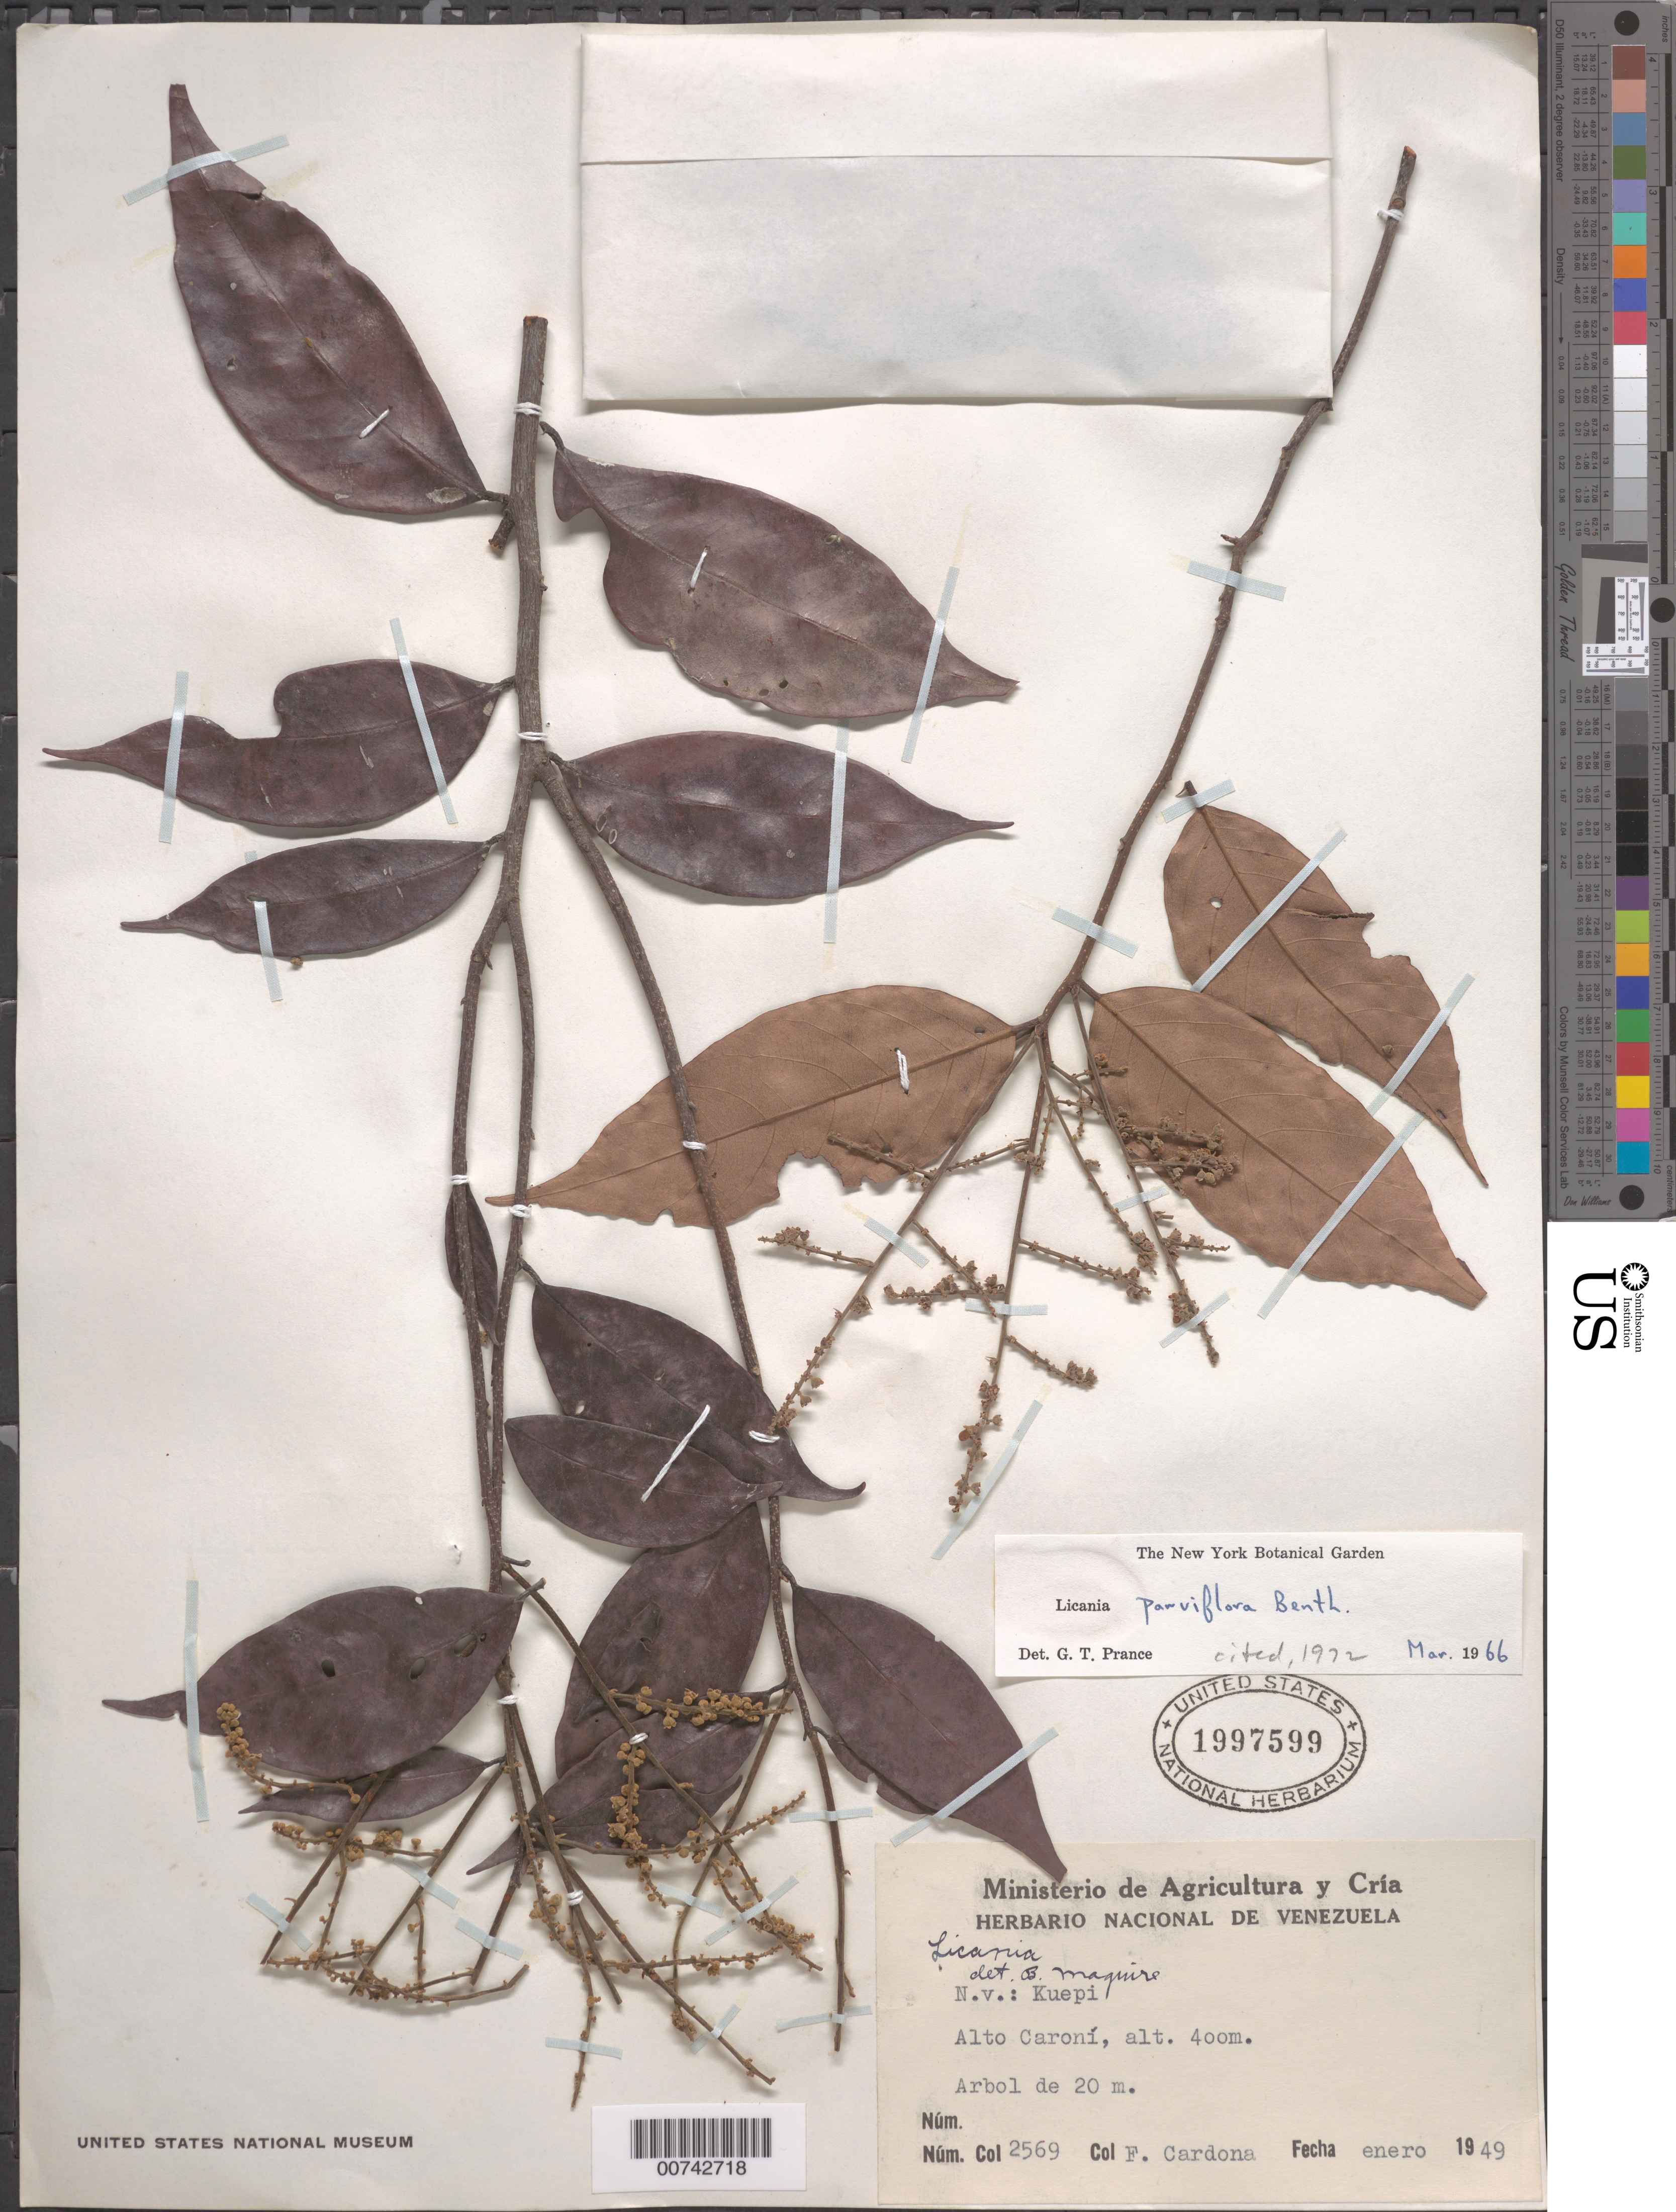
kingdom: Plantae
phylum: Tracheophyta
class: Magnoliopsida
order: Malpighiales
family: Chrysobalanaceae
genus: Licania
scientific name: Licania parviflora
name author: Benth.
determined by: Prance, G. T.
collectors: F. Cardona Puig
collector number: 2569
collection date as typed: Jan-49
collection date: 1949-01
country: Venezuela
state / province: Bolívar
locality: Alto Río Caroní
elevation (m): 400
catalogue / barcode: US 1997599